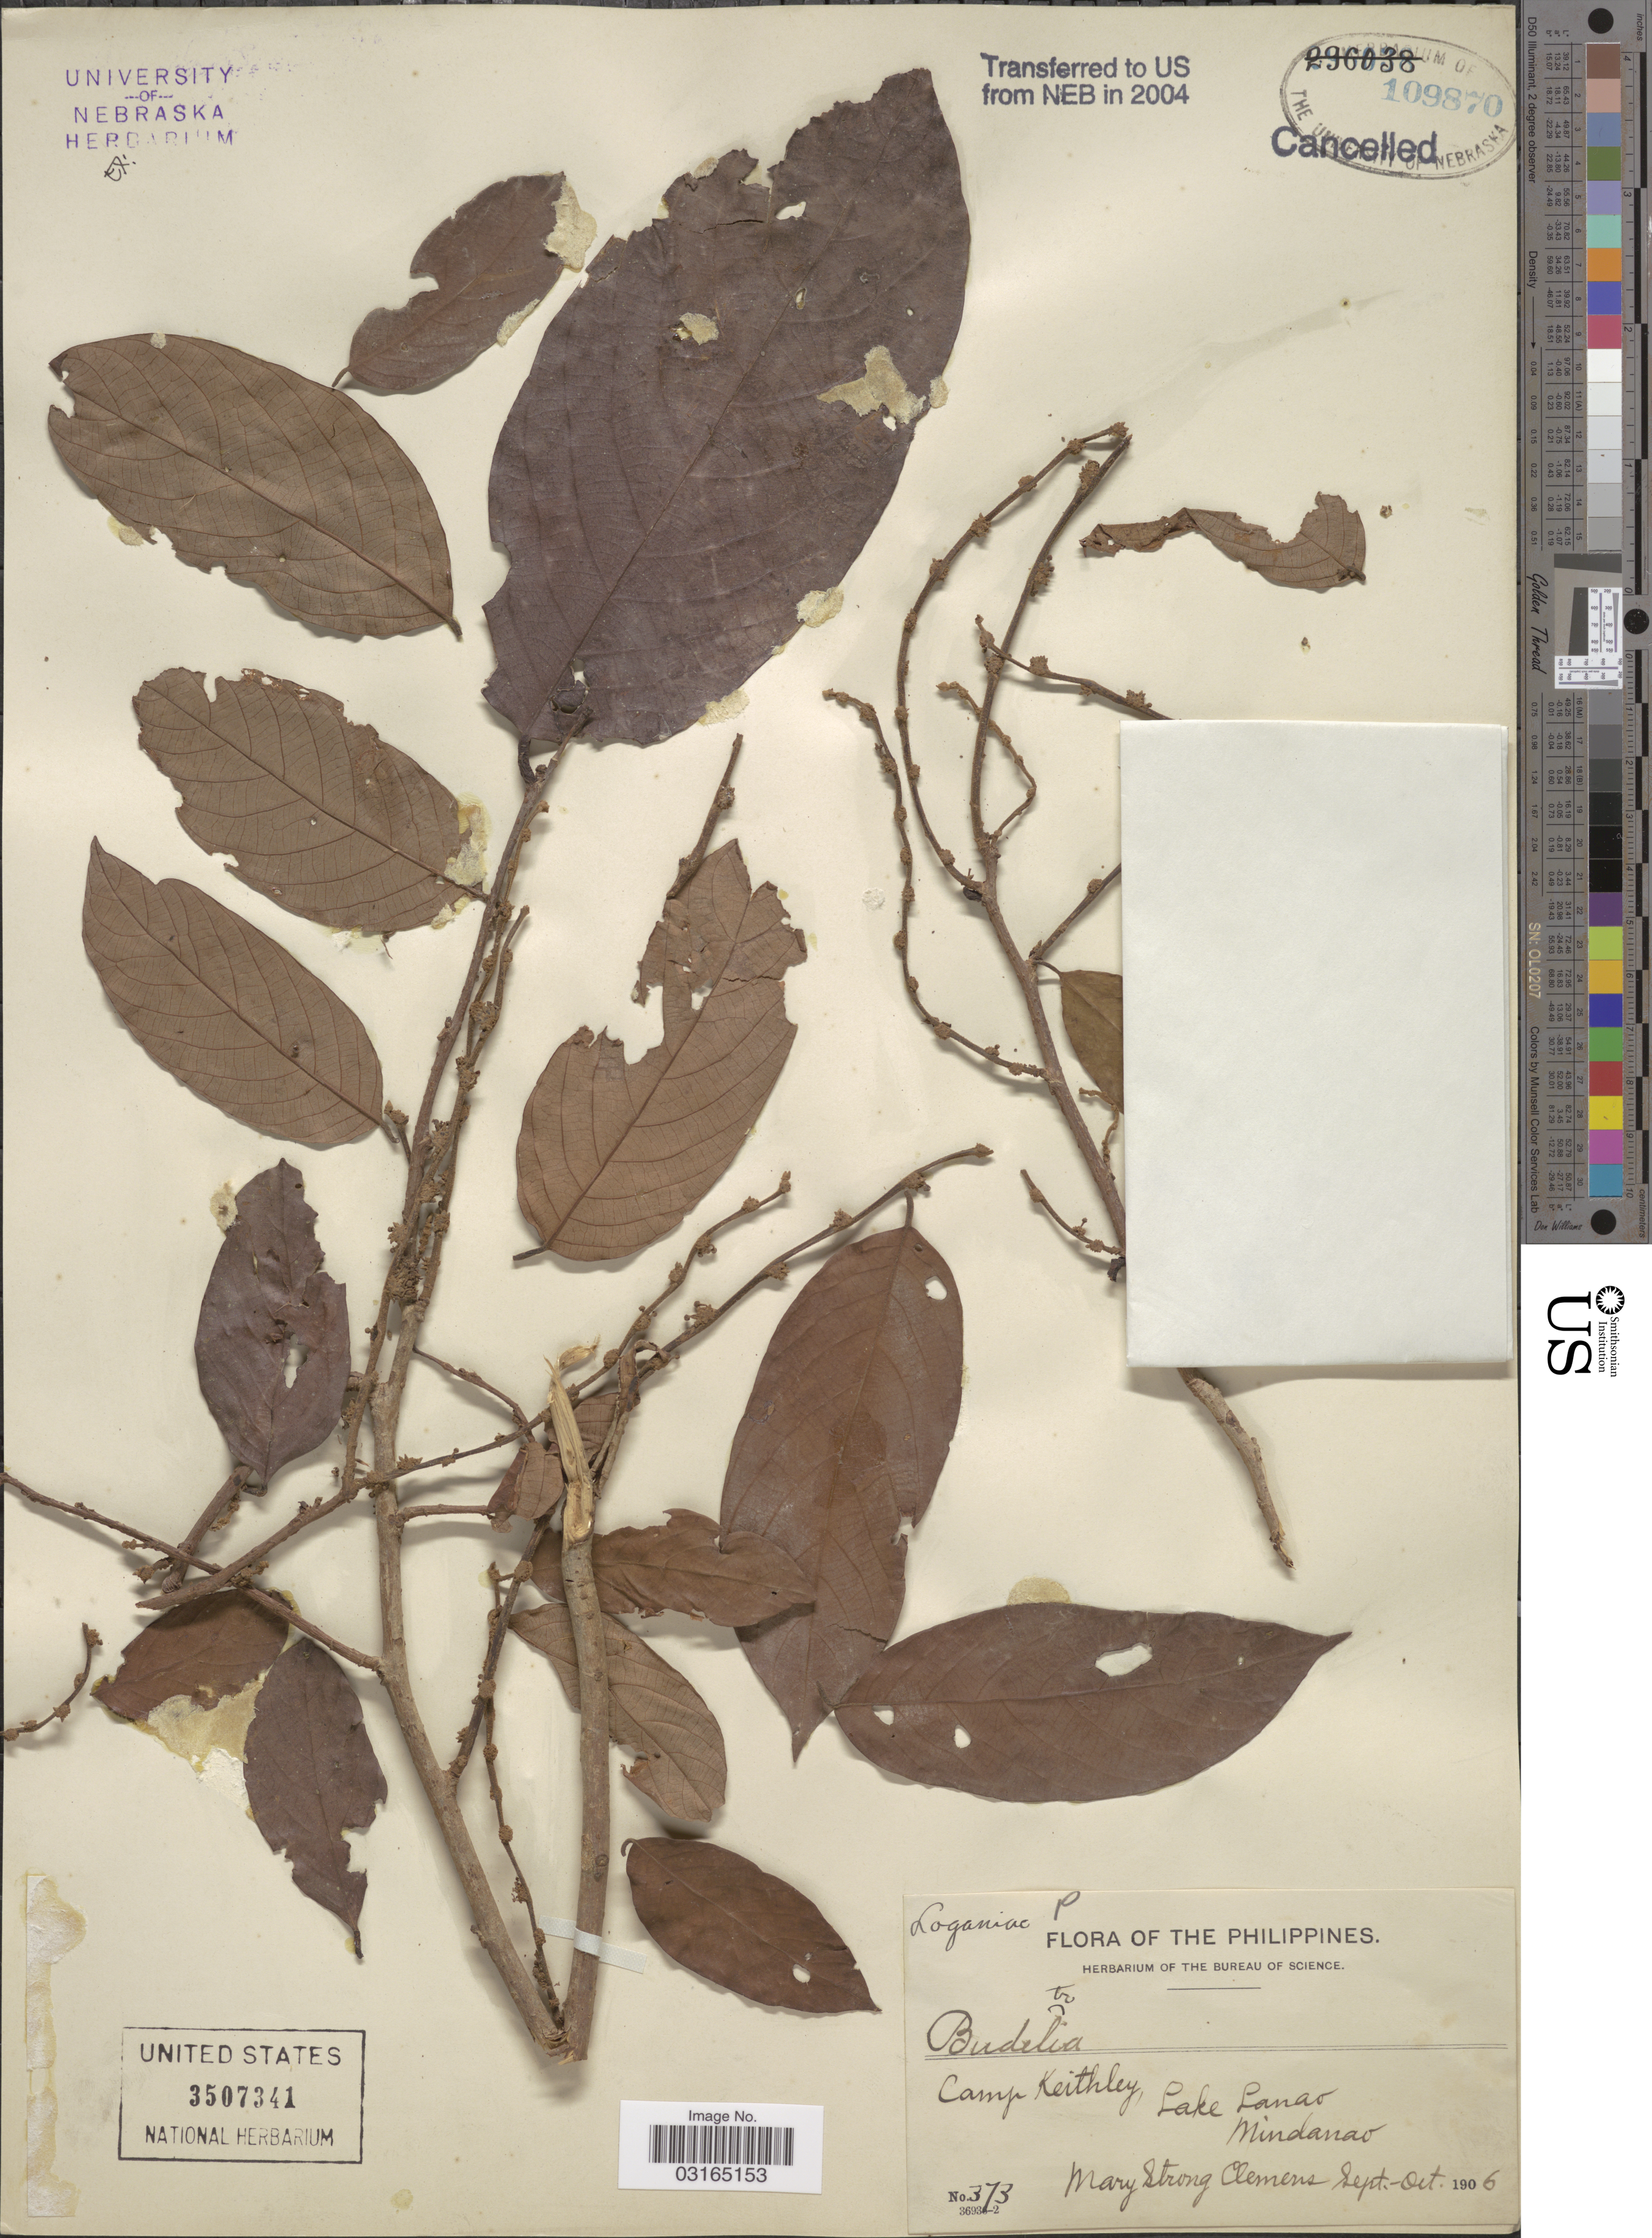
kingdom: Plantae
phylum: Tracheophyta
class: Magnoliopsida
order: Lamiales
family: Scrophulariaceae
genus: Buddleja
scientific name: Buddleja sp.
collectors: M. S. Clemens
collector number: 373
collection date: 1906-09/1906-10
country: Philippines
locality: Camp Keithley, Lake Lanao, Mindanao.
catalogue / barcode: US 3507341